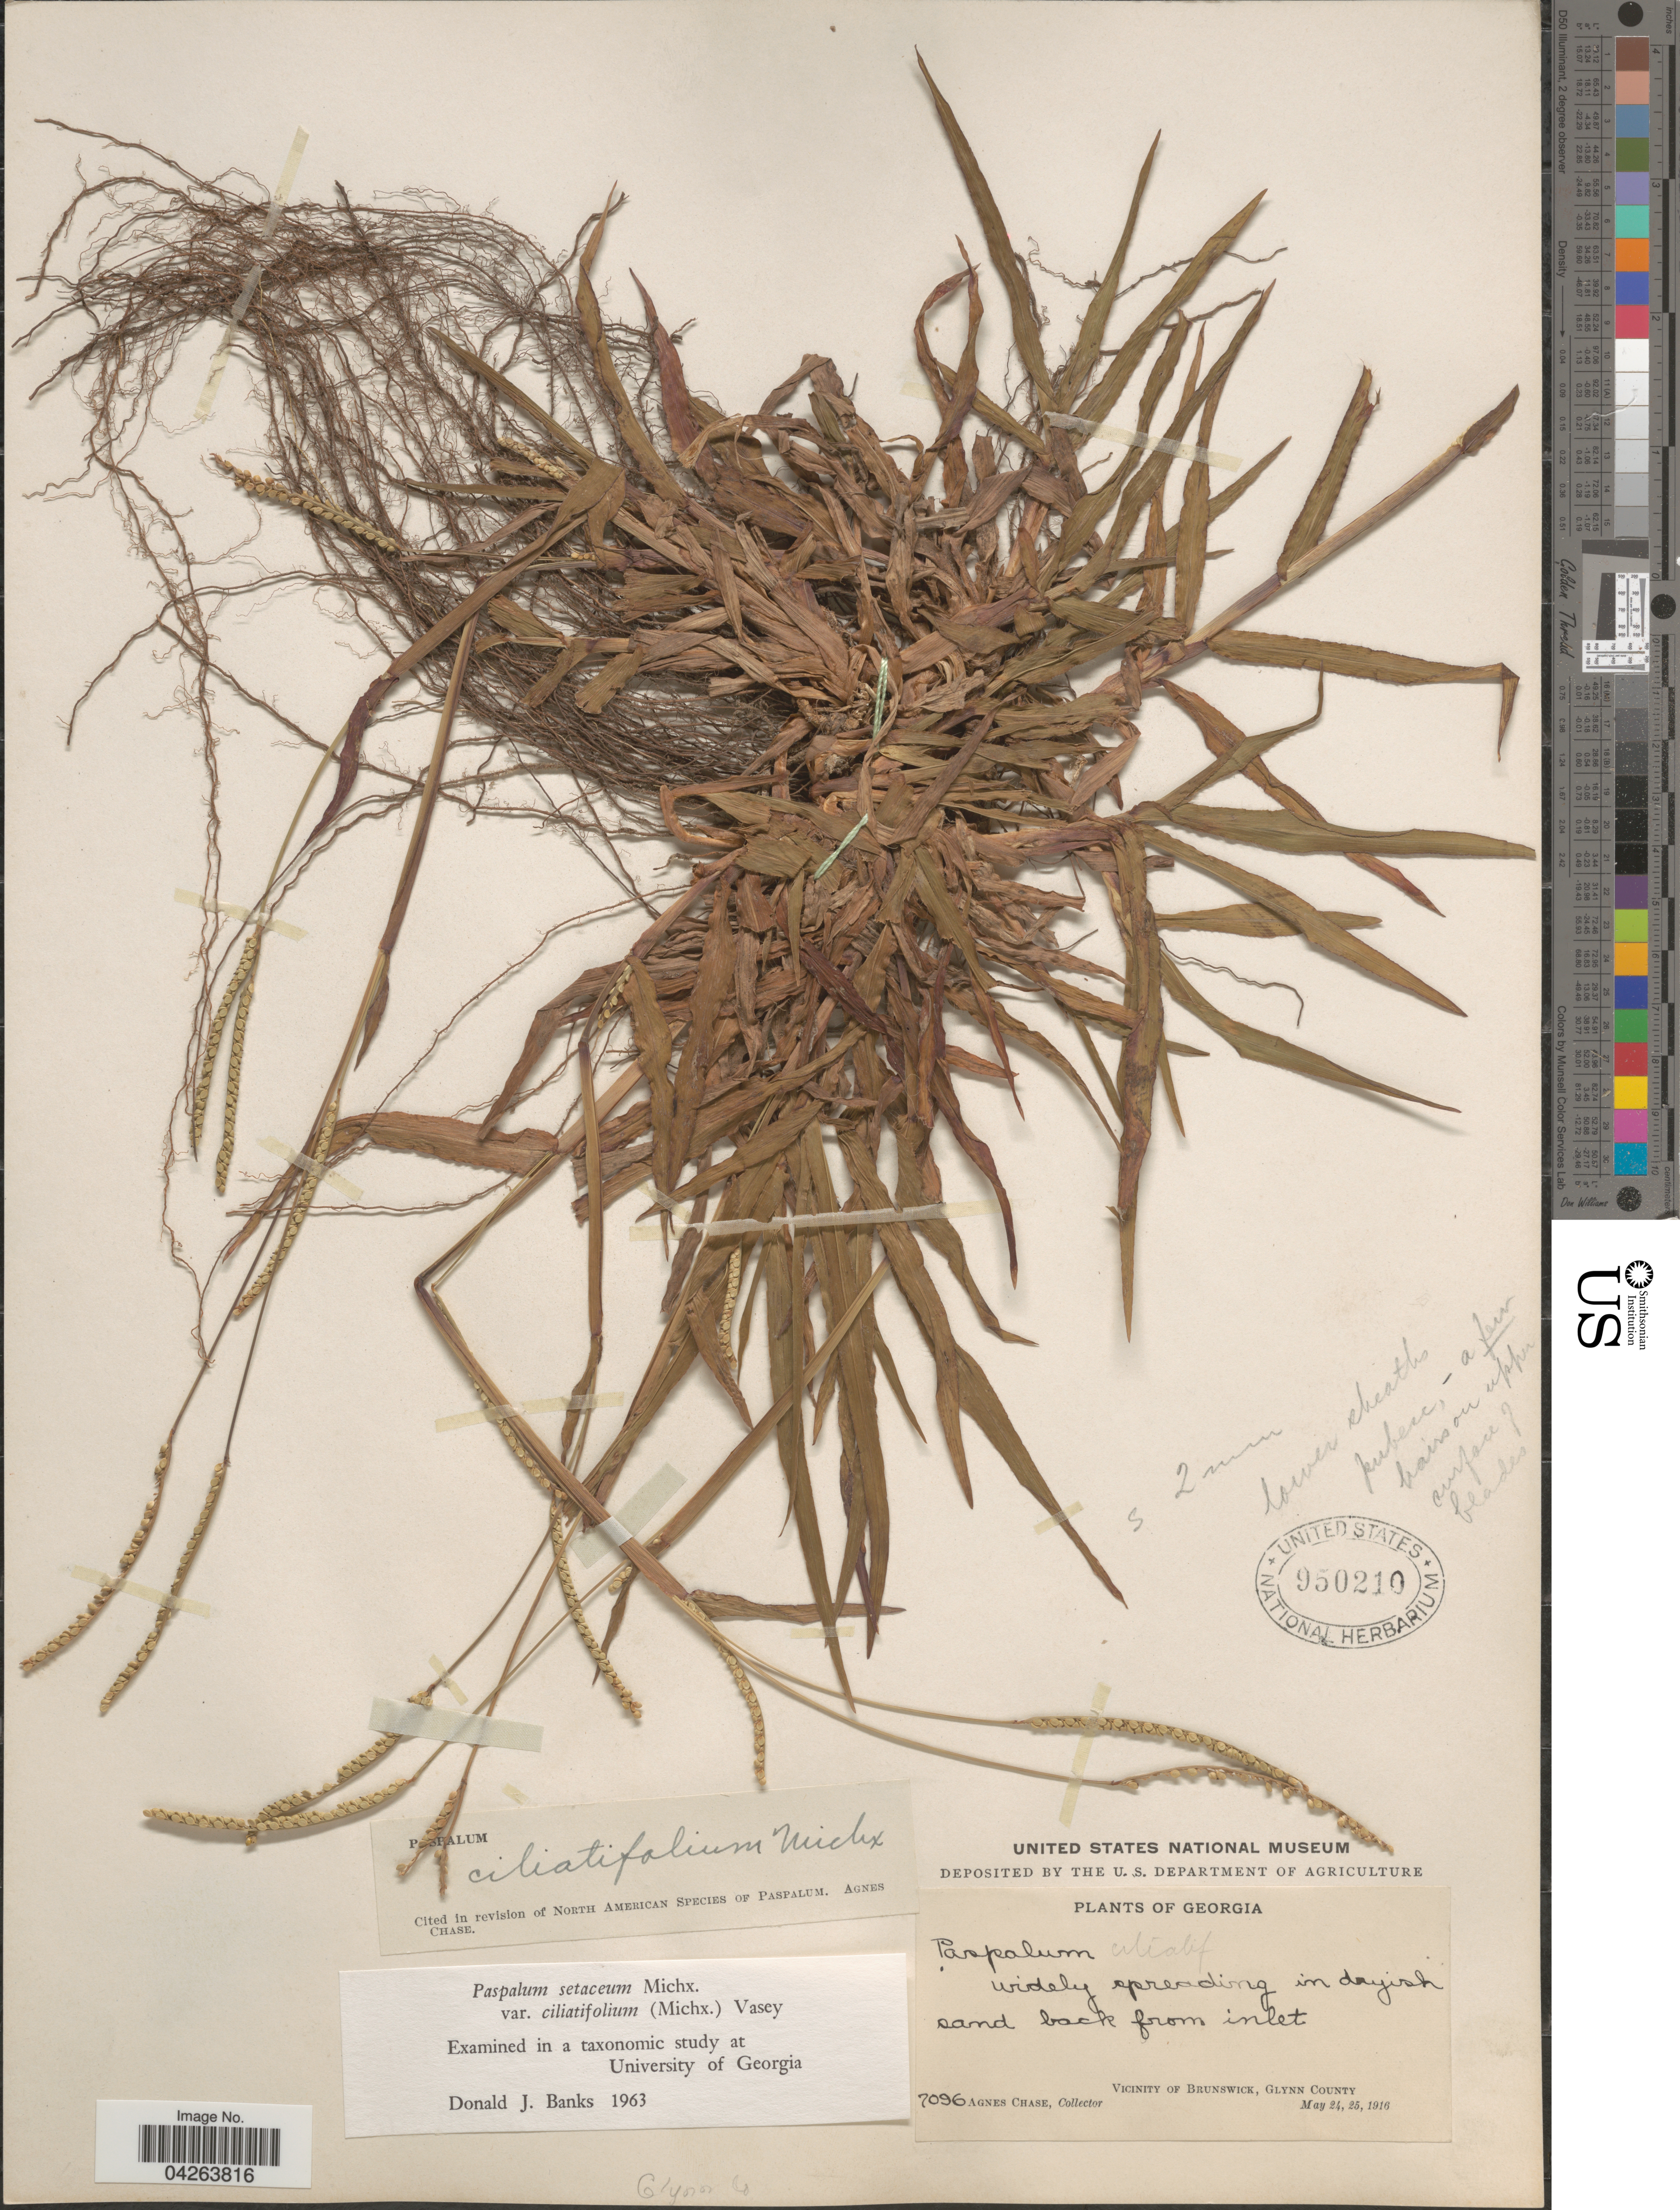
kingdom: Plantae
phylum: Tracheophyta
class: Liliopsida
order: Poales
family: Poaceae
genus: Paspalum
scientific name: Paspalum setaceum var. ciliatifolium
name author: (Michx.) Vasey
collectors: A. Chase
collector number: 7096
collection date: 1916-05-24/1916-05-25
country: United States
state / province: Georgia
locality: Vicinity of Brunswick, Glynn County.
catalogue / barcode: US 950210